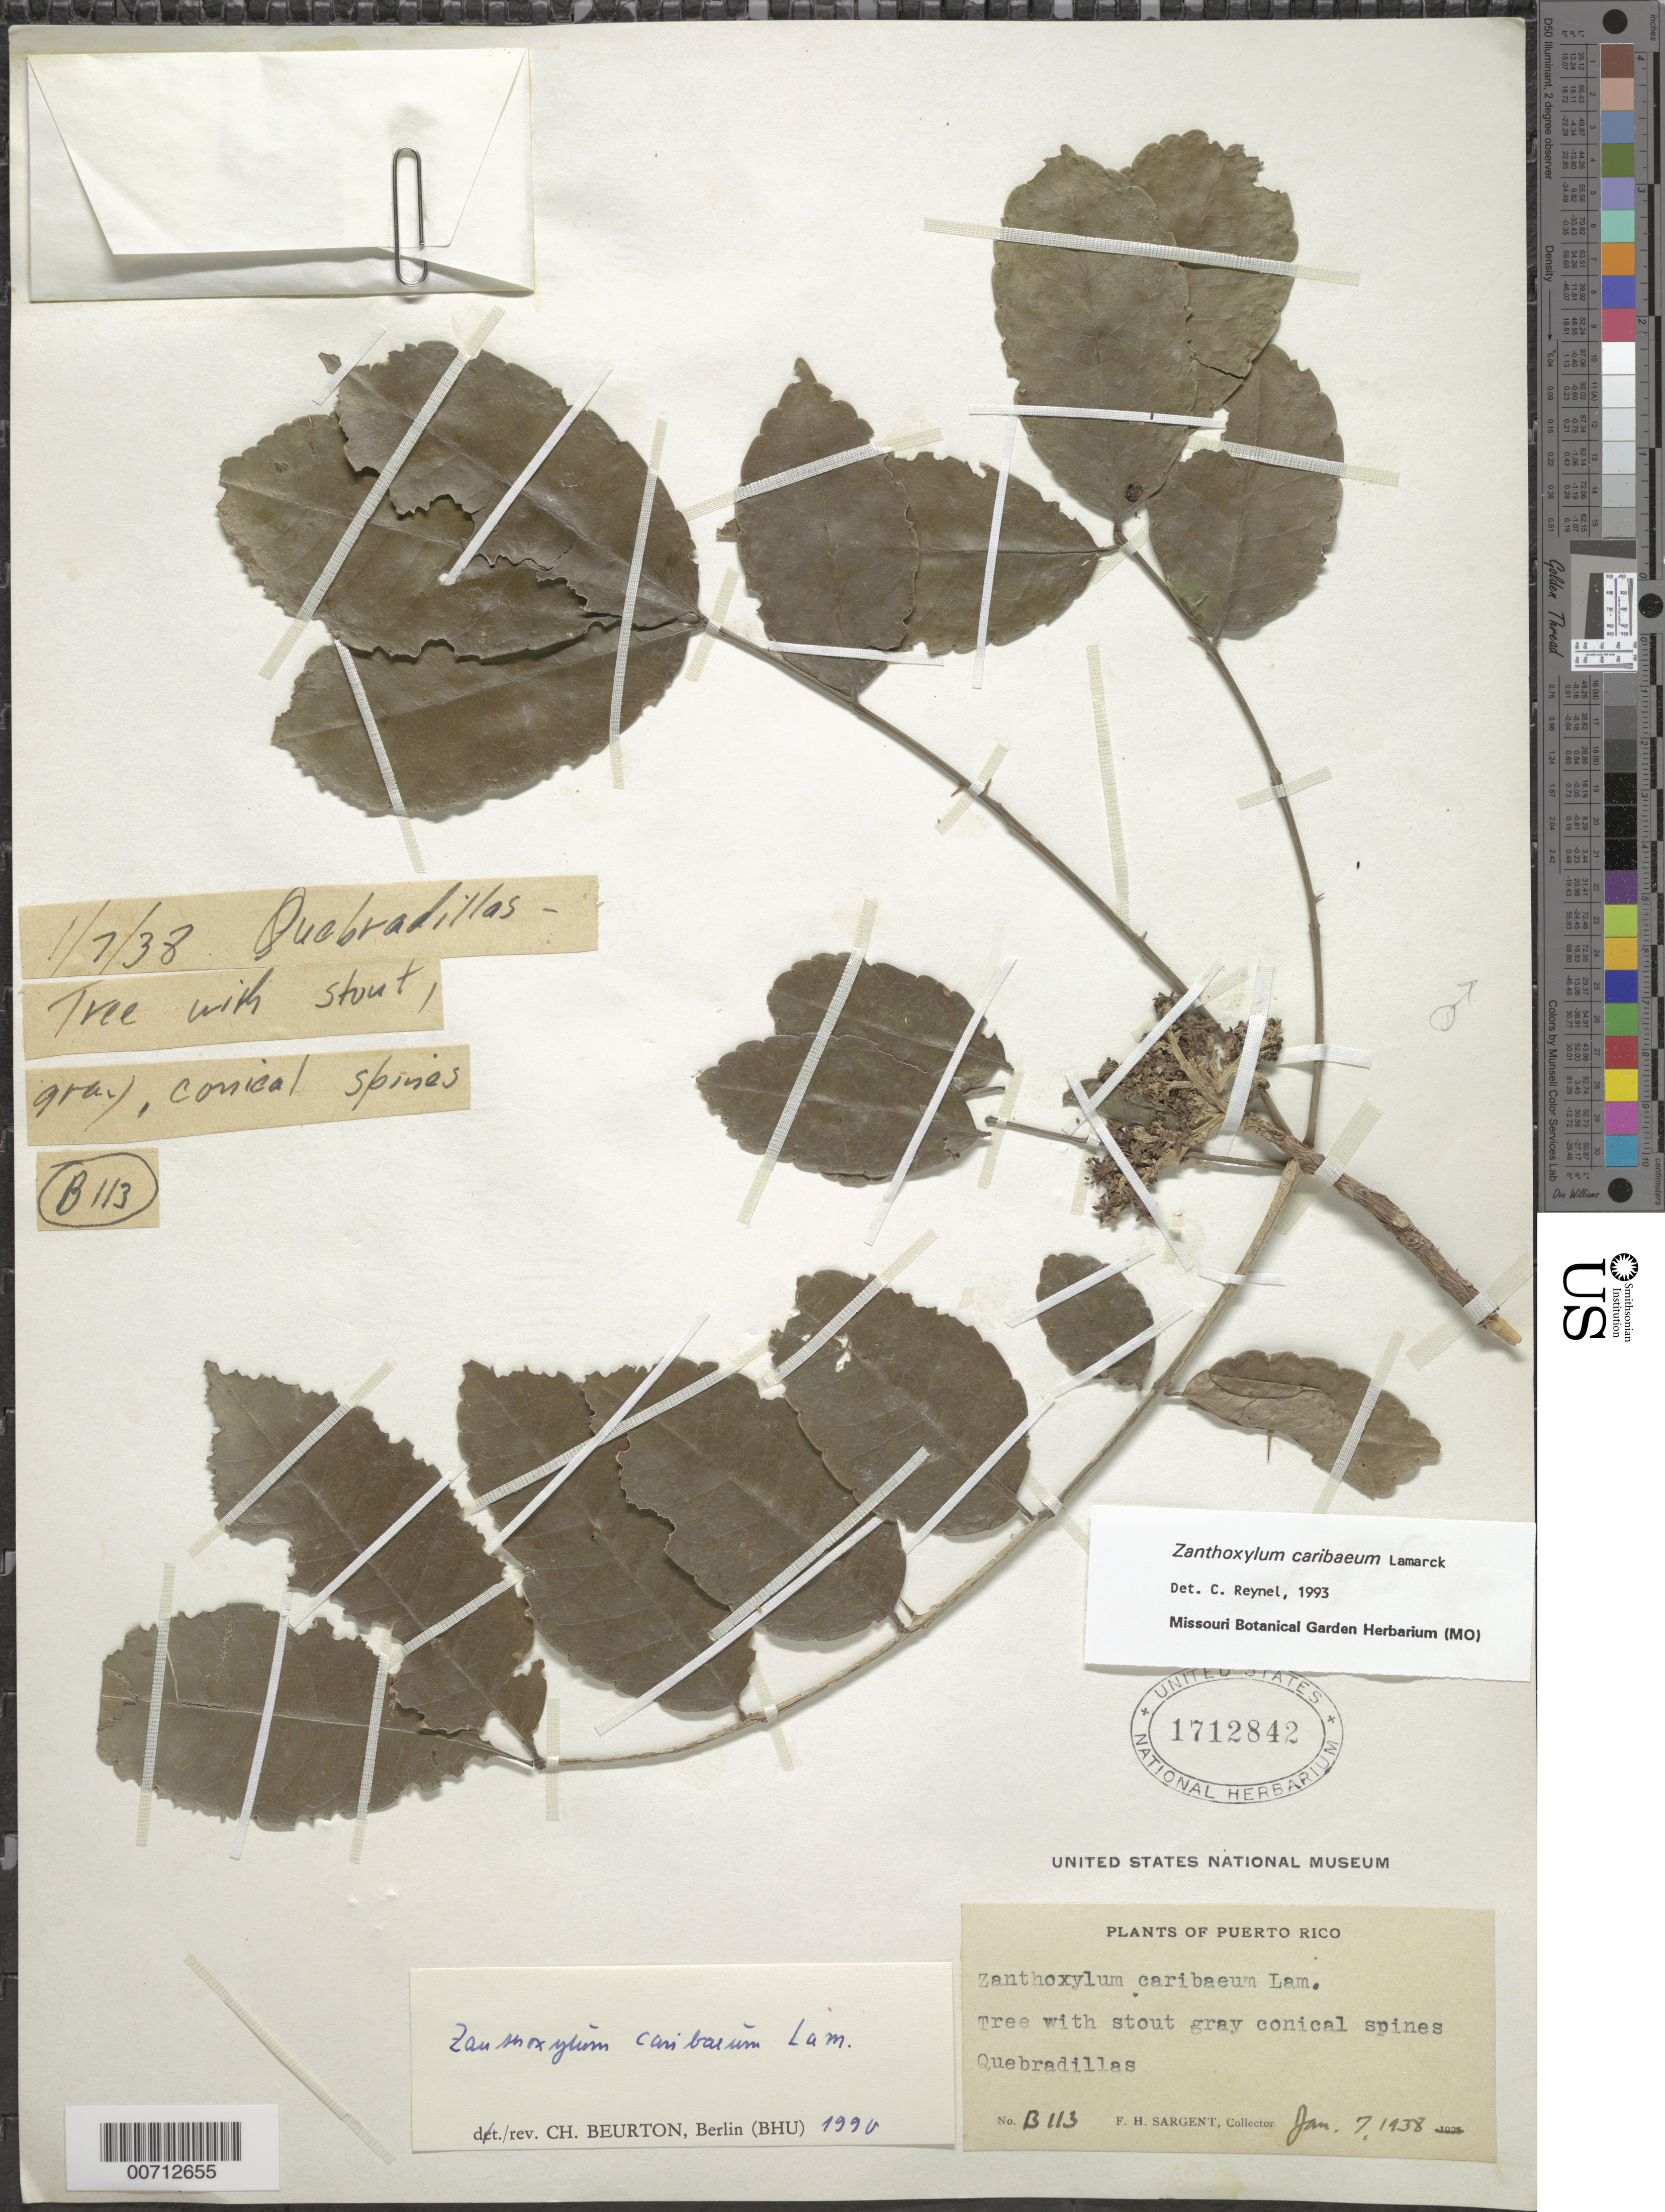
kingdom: Plantae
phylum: Tracheophyta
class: Magnoliopsida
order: Sapindales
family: Rutaceae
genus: Zanthoxylum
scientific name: Zanthoxylum caribaeum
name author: Lam.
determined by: Reynel, Carlos A., (MO), Missouri Botanical Garden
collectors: F. H. Sargent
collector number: B113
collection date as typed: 07 Jan 1938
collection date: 1938-01-07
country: Puerto Rico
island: Greater Antilles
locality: Quebradillas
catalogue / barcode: US 1712842